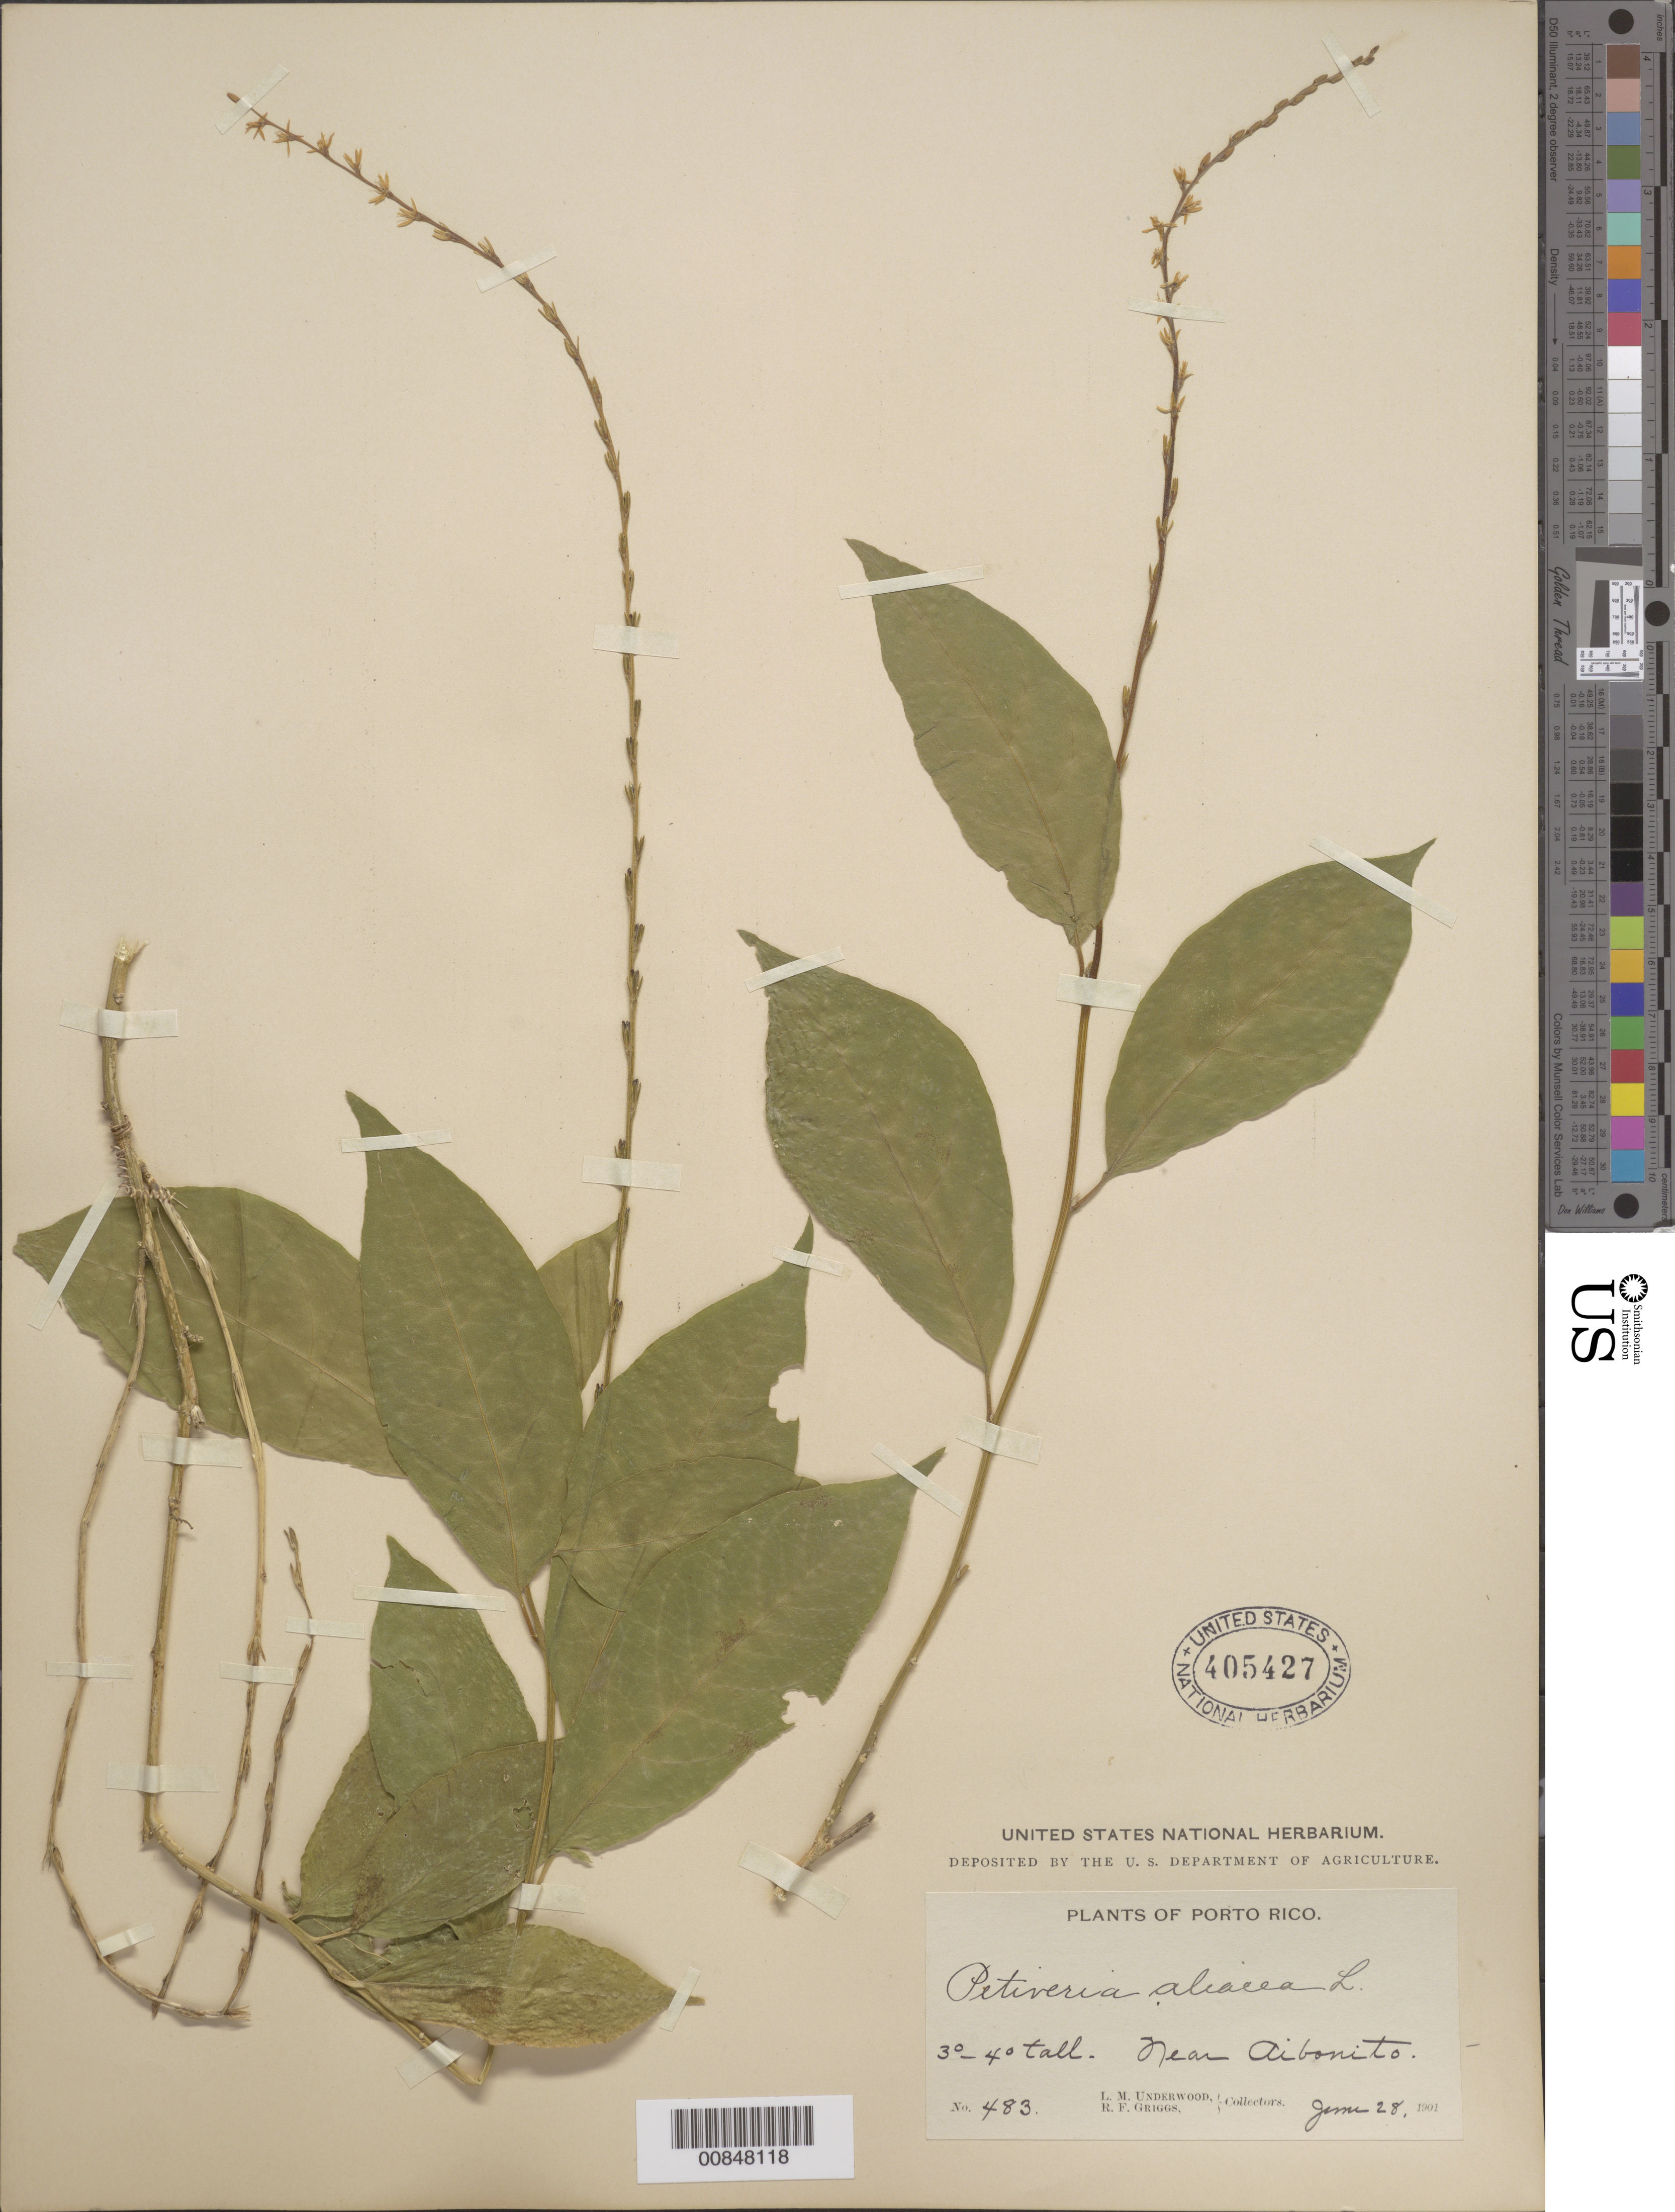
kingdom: Plantae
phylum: Tracheophyta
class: Magnoliopsida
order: Caryophyllales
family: Phytolaccaceae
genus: Petiveria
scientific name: Petiveria alliacea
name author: L.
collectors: L. M. Underwood & R. F. Griggs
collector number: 483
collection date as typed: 28 Jun 1901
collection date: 1901-06-28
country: Puerto Rico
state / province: Abonito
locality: Near Aibonito.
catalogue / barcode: US 405427